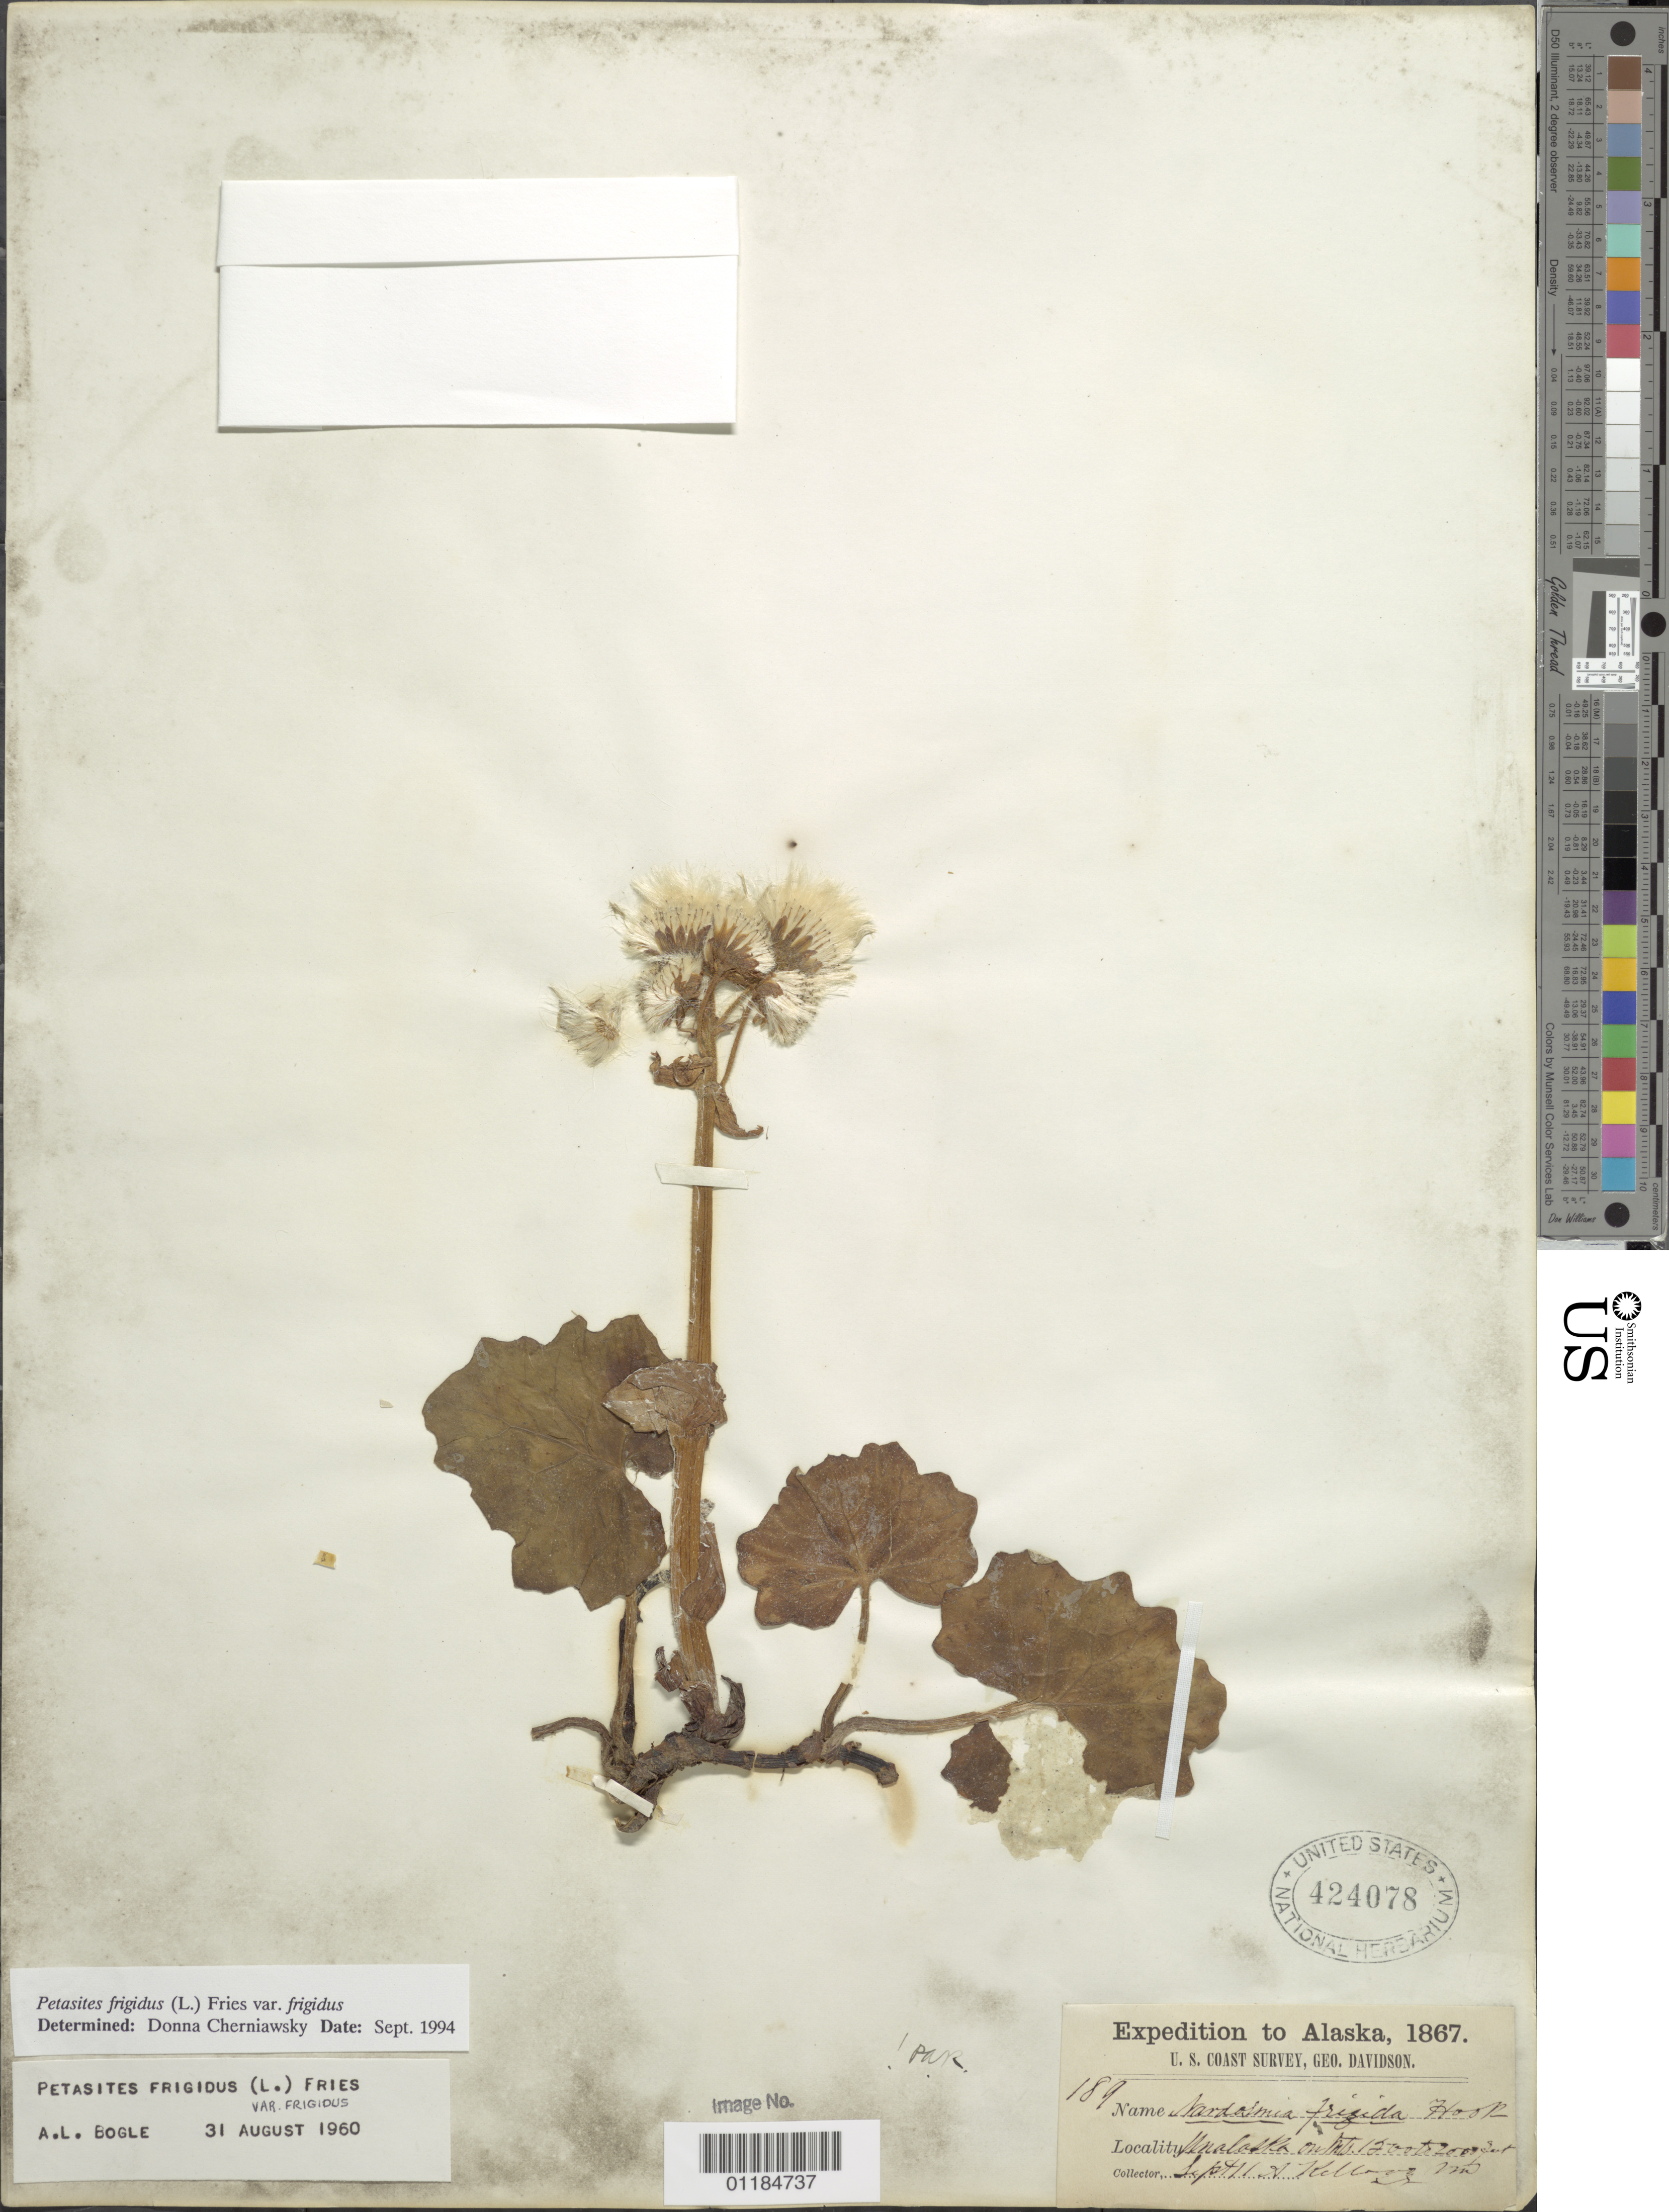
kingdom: Plantae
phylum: Tracheophyta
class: Magnoliopsida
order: Asterales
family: Asteraceae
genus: Petasites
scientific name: Petasites frigidus var. frigidus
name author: (L.) Fr.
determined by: Cherniawsky, Donna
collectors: A. Kellogg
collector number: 189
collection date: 1867-09-11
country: United States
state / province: Alaska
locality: Unalaska, on Mts.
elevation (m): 366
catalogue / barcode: US 424078